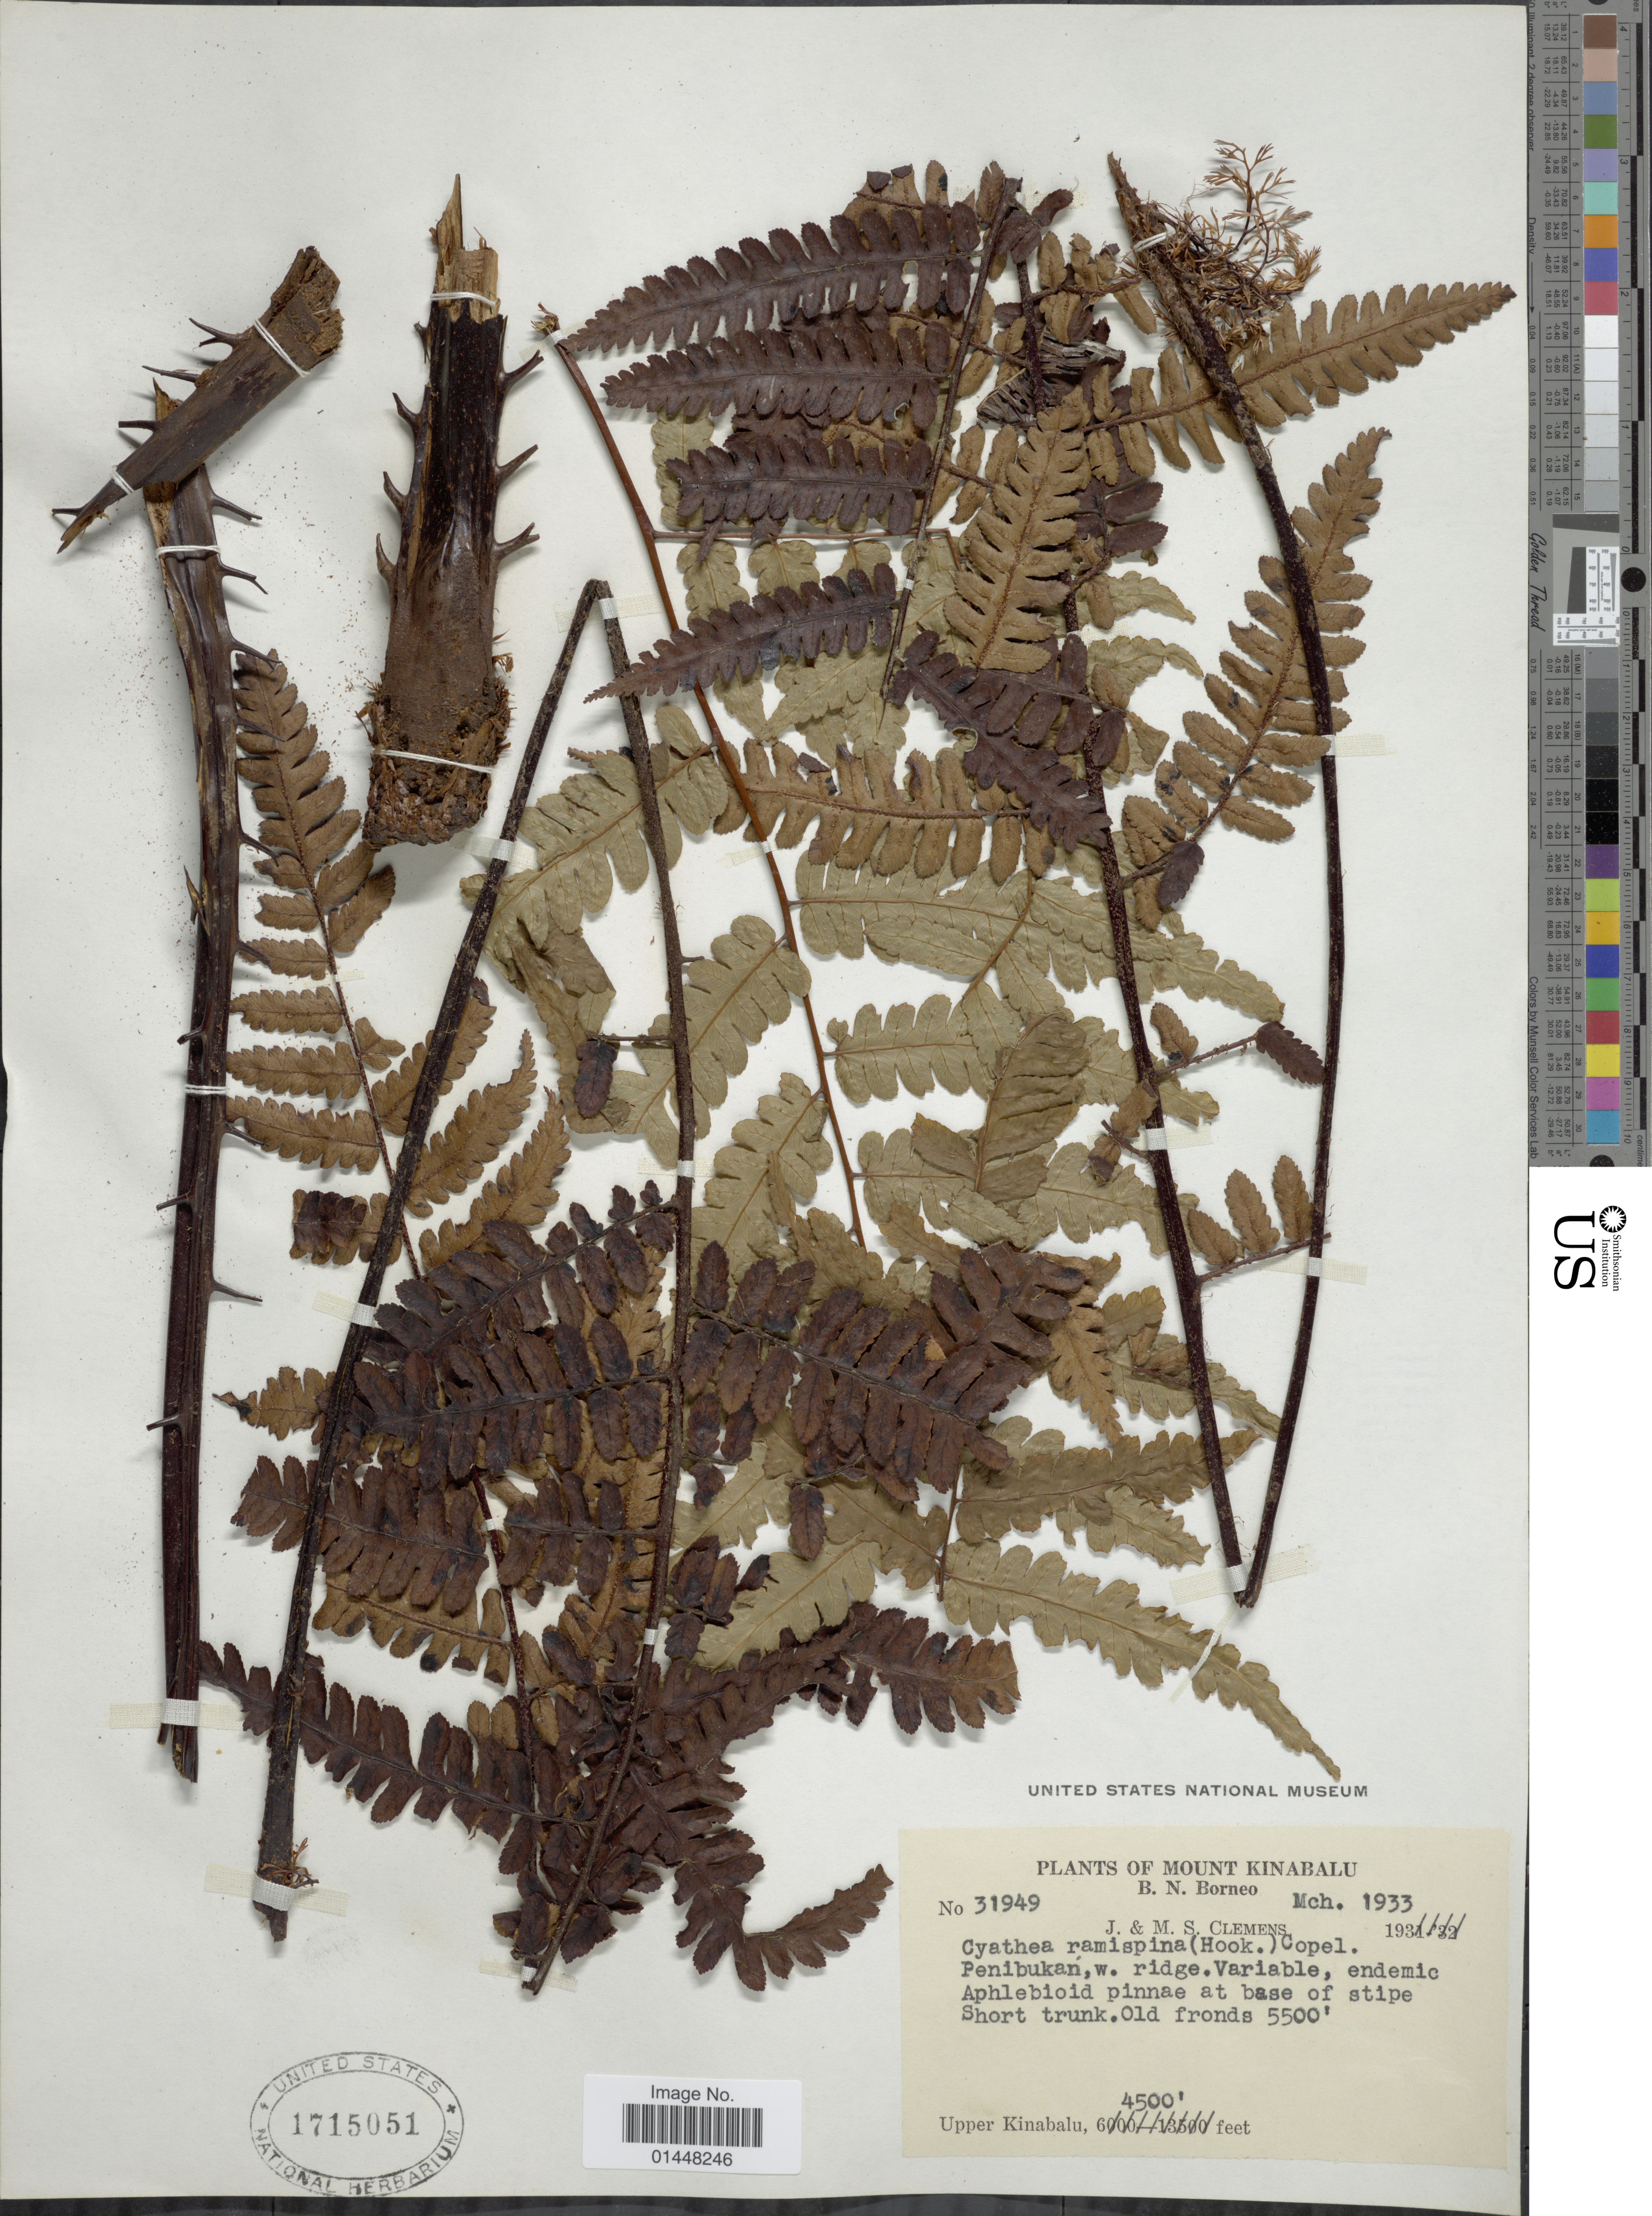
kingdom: Plantae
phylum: Tracheophyta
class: Polypodiopsida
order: Cyatheales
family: Cyatheaceae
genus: Gymnosphaera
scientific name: Gymnosphaera ramispina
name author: (Hook.) Copel.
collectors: J. Clemens & M. S. Clemens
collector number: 31949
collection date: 1933-03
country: Malaysia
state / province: Sabah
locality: Mount Kinabalu. B. N. Borneo. penibukan, w. ridge. Upper Kinabalu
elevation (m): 1372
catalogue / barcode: US 1715051